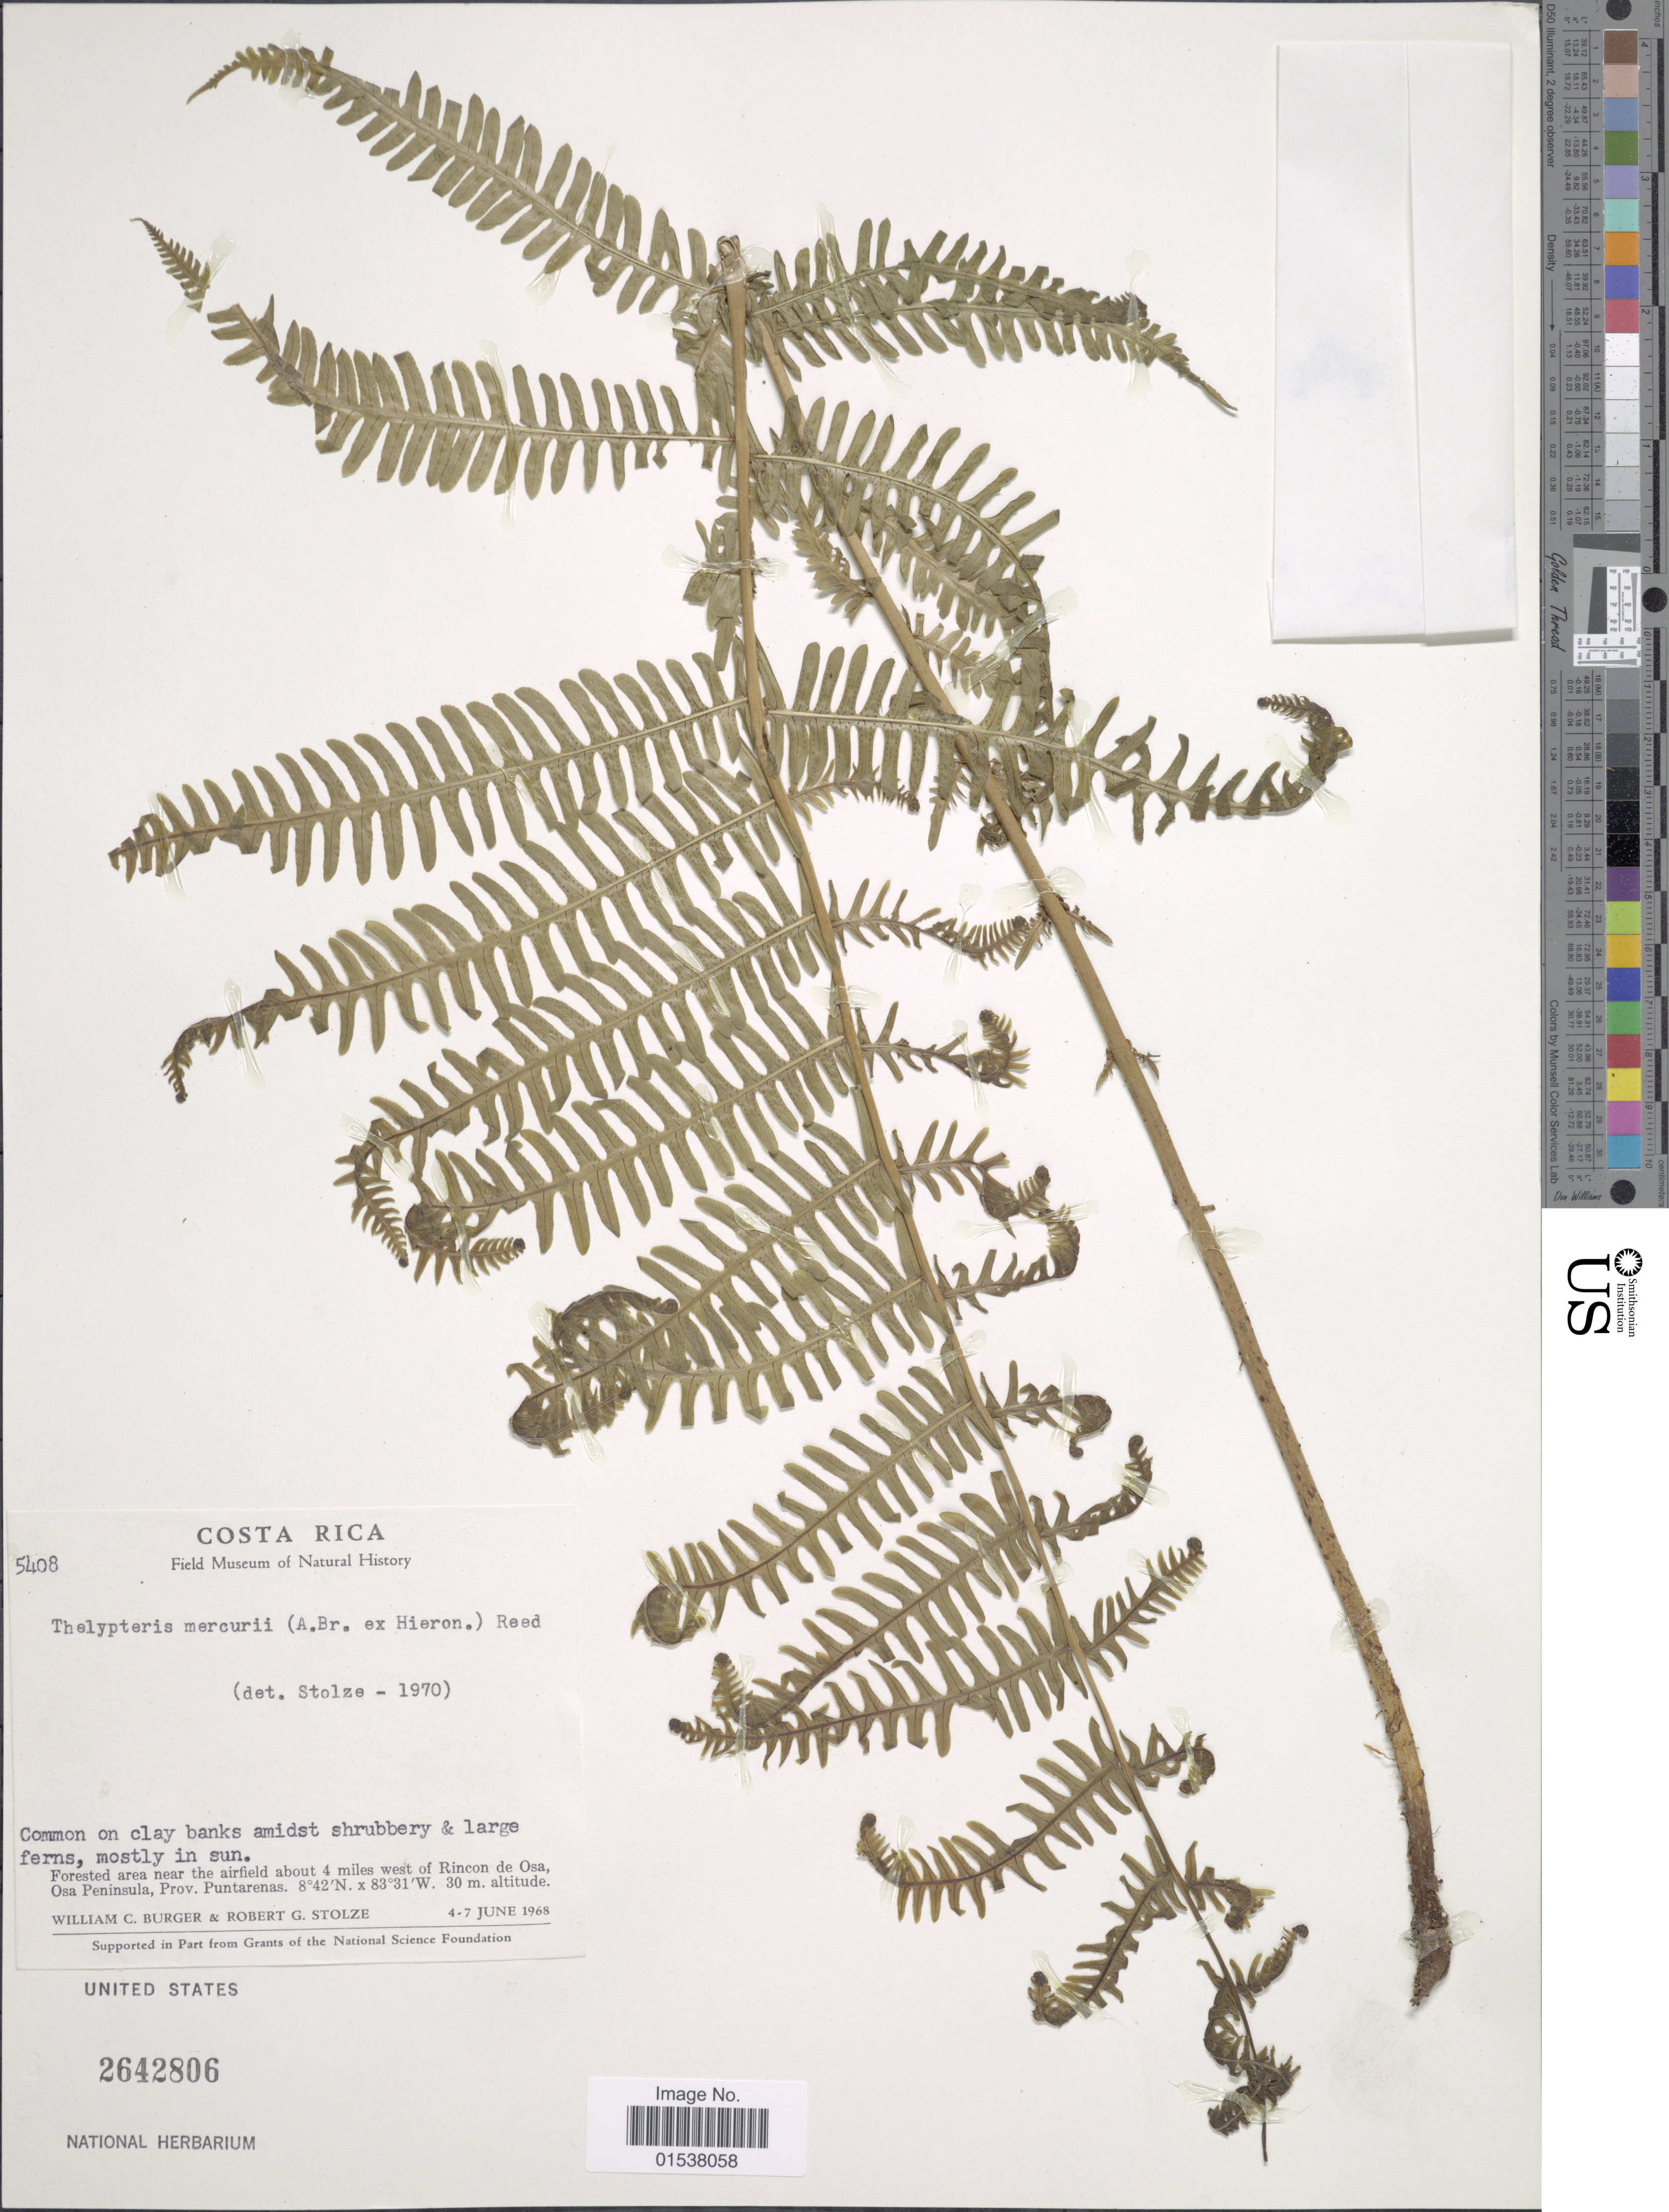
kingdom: Plantae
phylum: Tracheophyta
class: Polypodiopsida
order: Polypodiales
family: Thelypteridaceae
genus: Amauropelta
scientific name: Amauropelta balbisii (Spreng.) comb. nov., ined. 2015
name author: (Spreng.)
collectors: W. Burger & R. G. Stolze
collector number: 5408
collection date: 1968-06-04/1968-06-07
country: Costa Rica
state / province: Puntarenas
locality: Forested area near the airfield about 4 miles west of rincon de Osa, Osa Peninsula, prov. Puntarenas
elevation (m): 30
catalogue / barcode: US 2642806